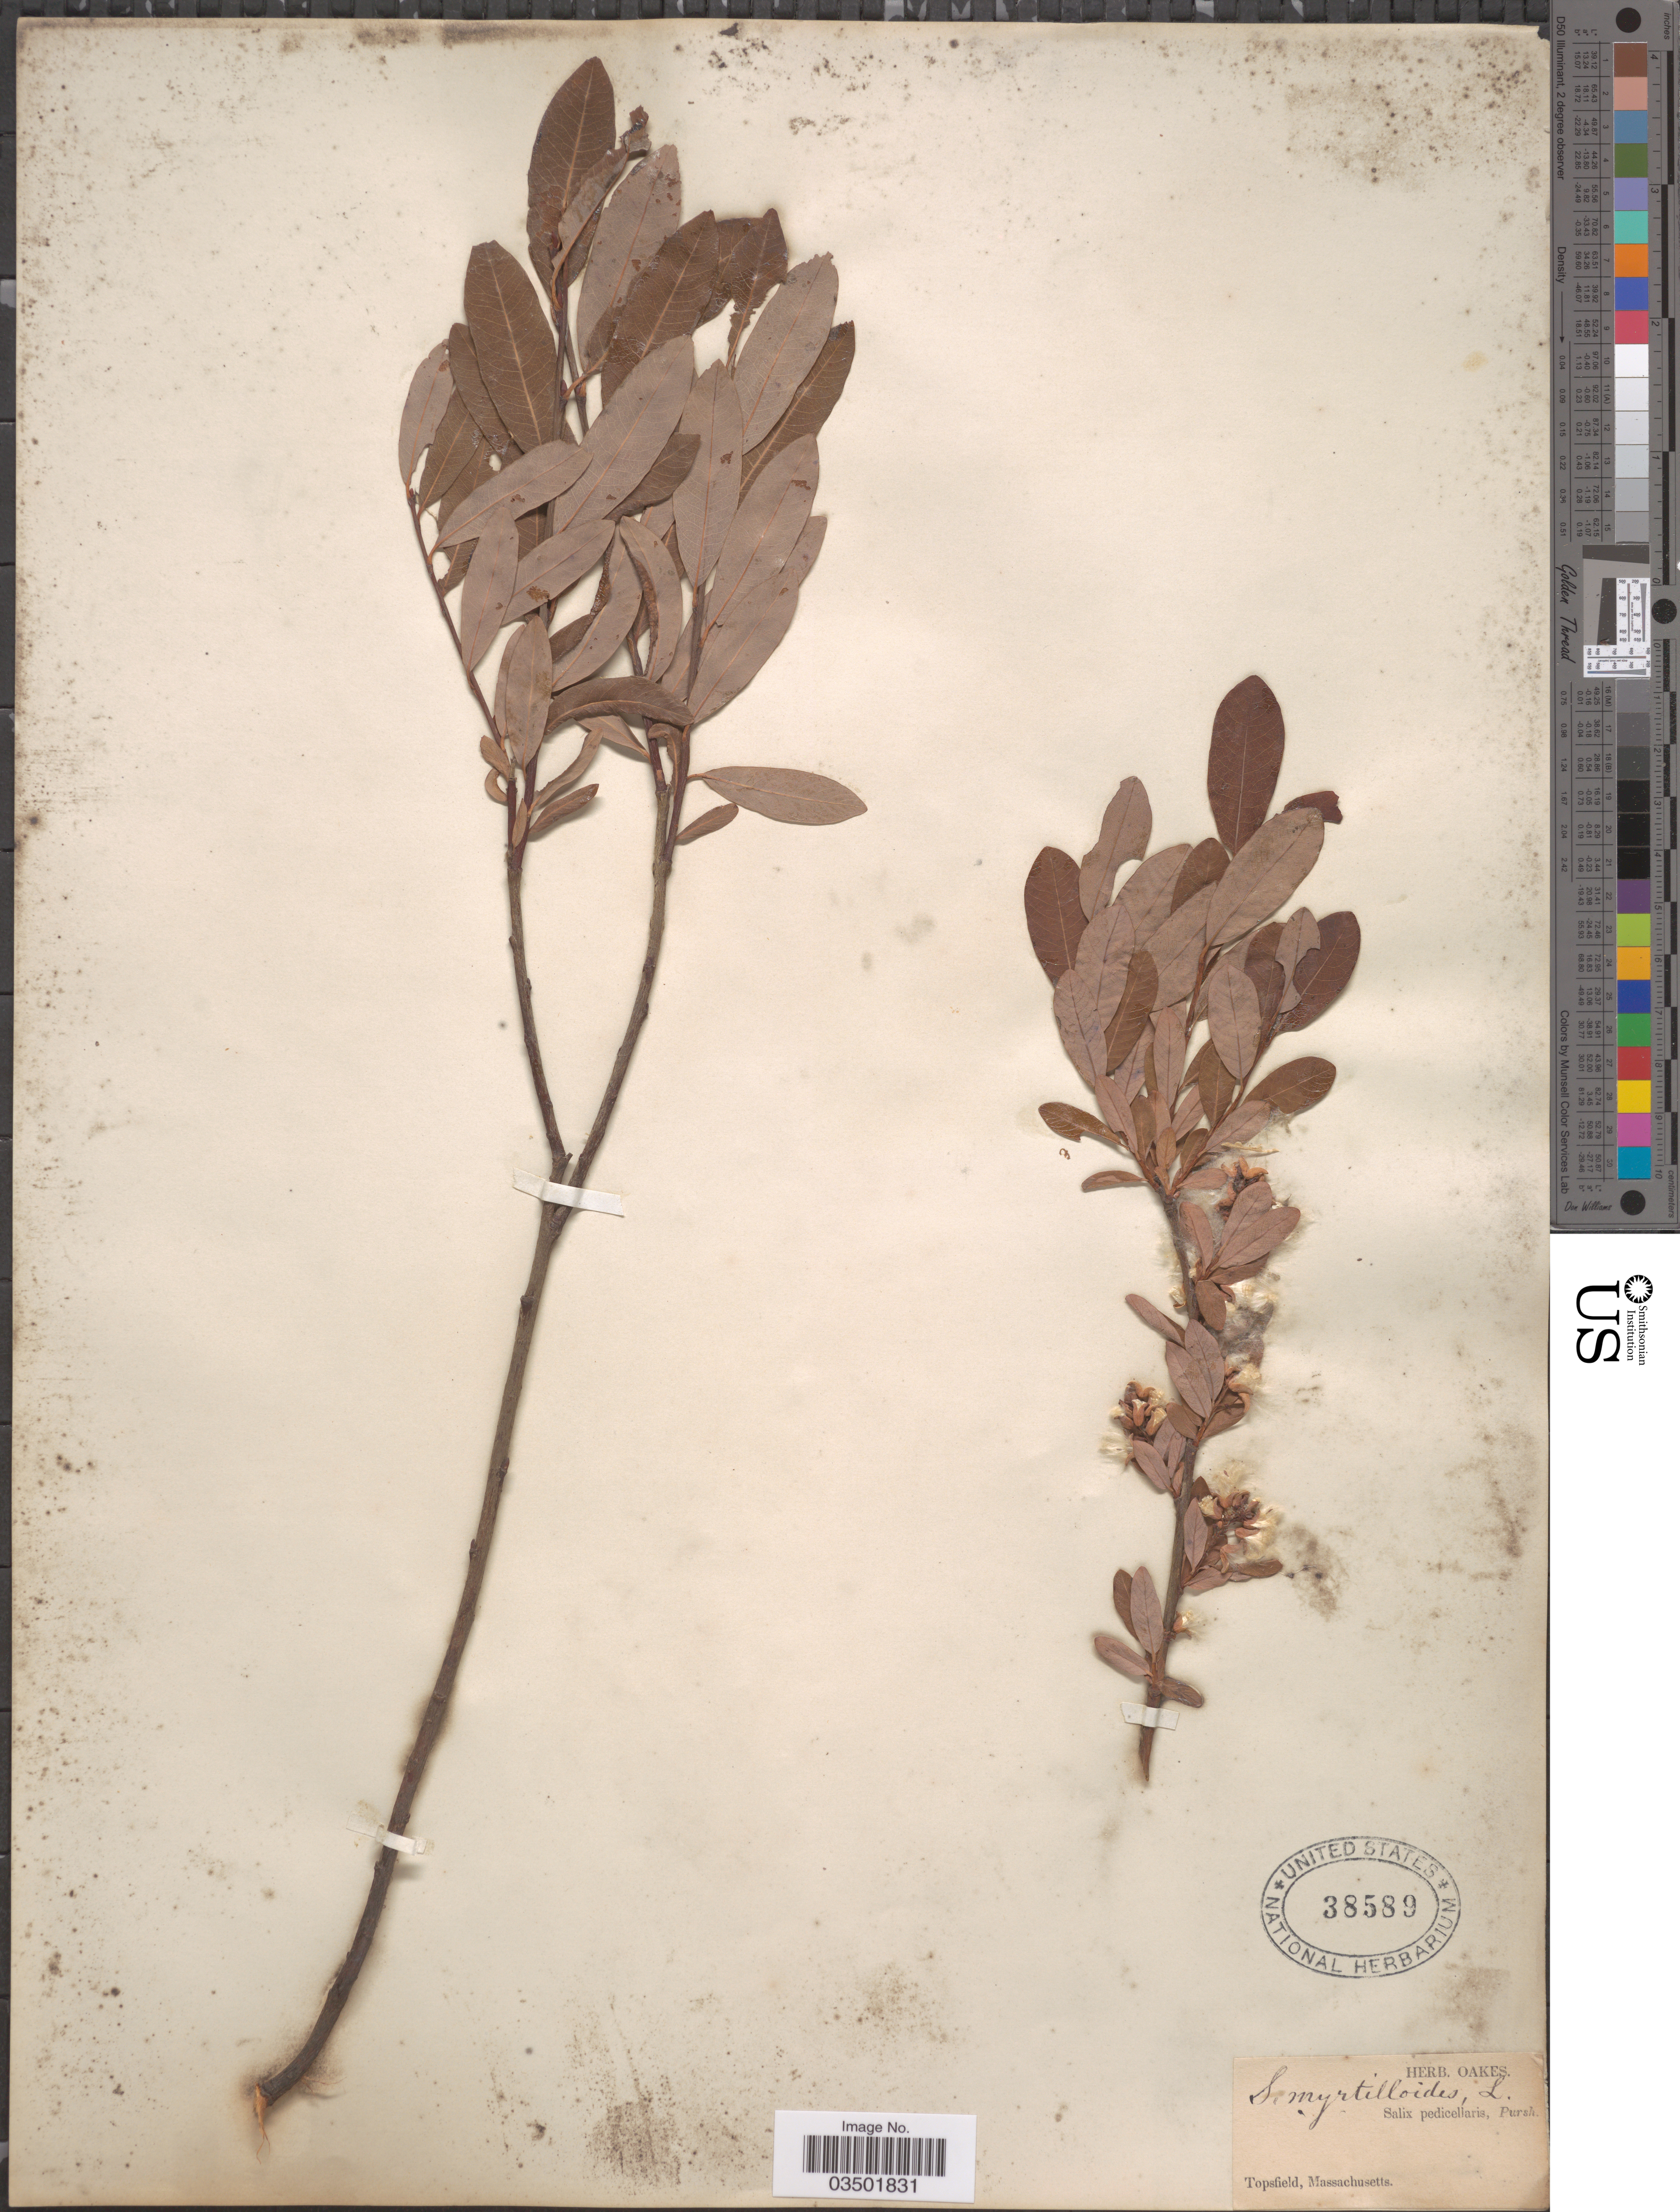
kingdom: Plantae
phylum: Tracheophyta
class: Magnoliopsida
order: Malpighiales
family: Salicaceae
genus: Salix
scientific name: Salix pedicellaris var. hypoglauca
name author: Fernald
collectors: ex herb. Oakes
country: United States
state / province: Massachusetts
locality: Topsfield.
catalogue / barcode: US 38589